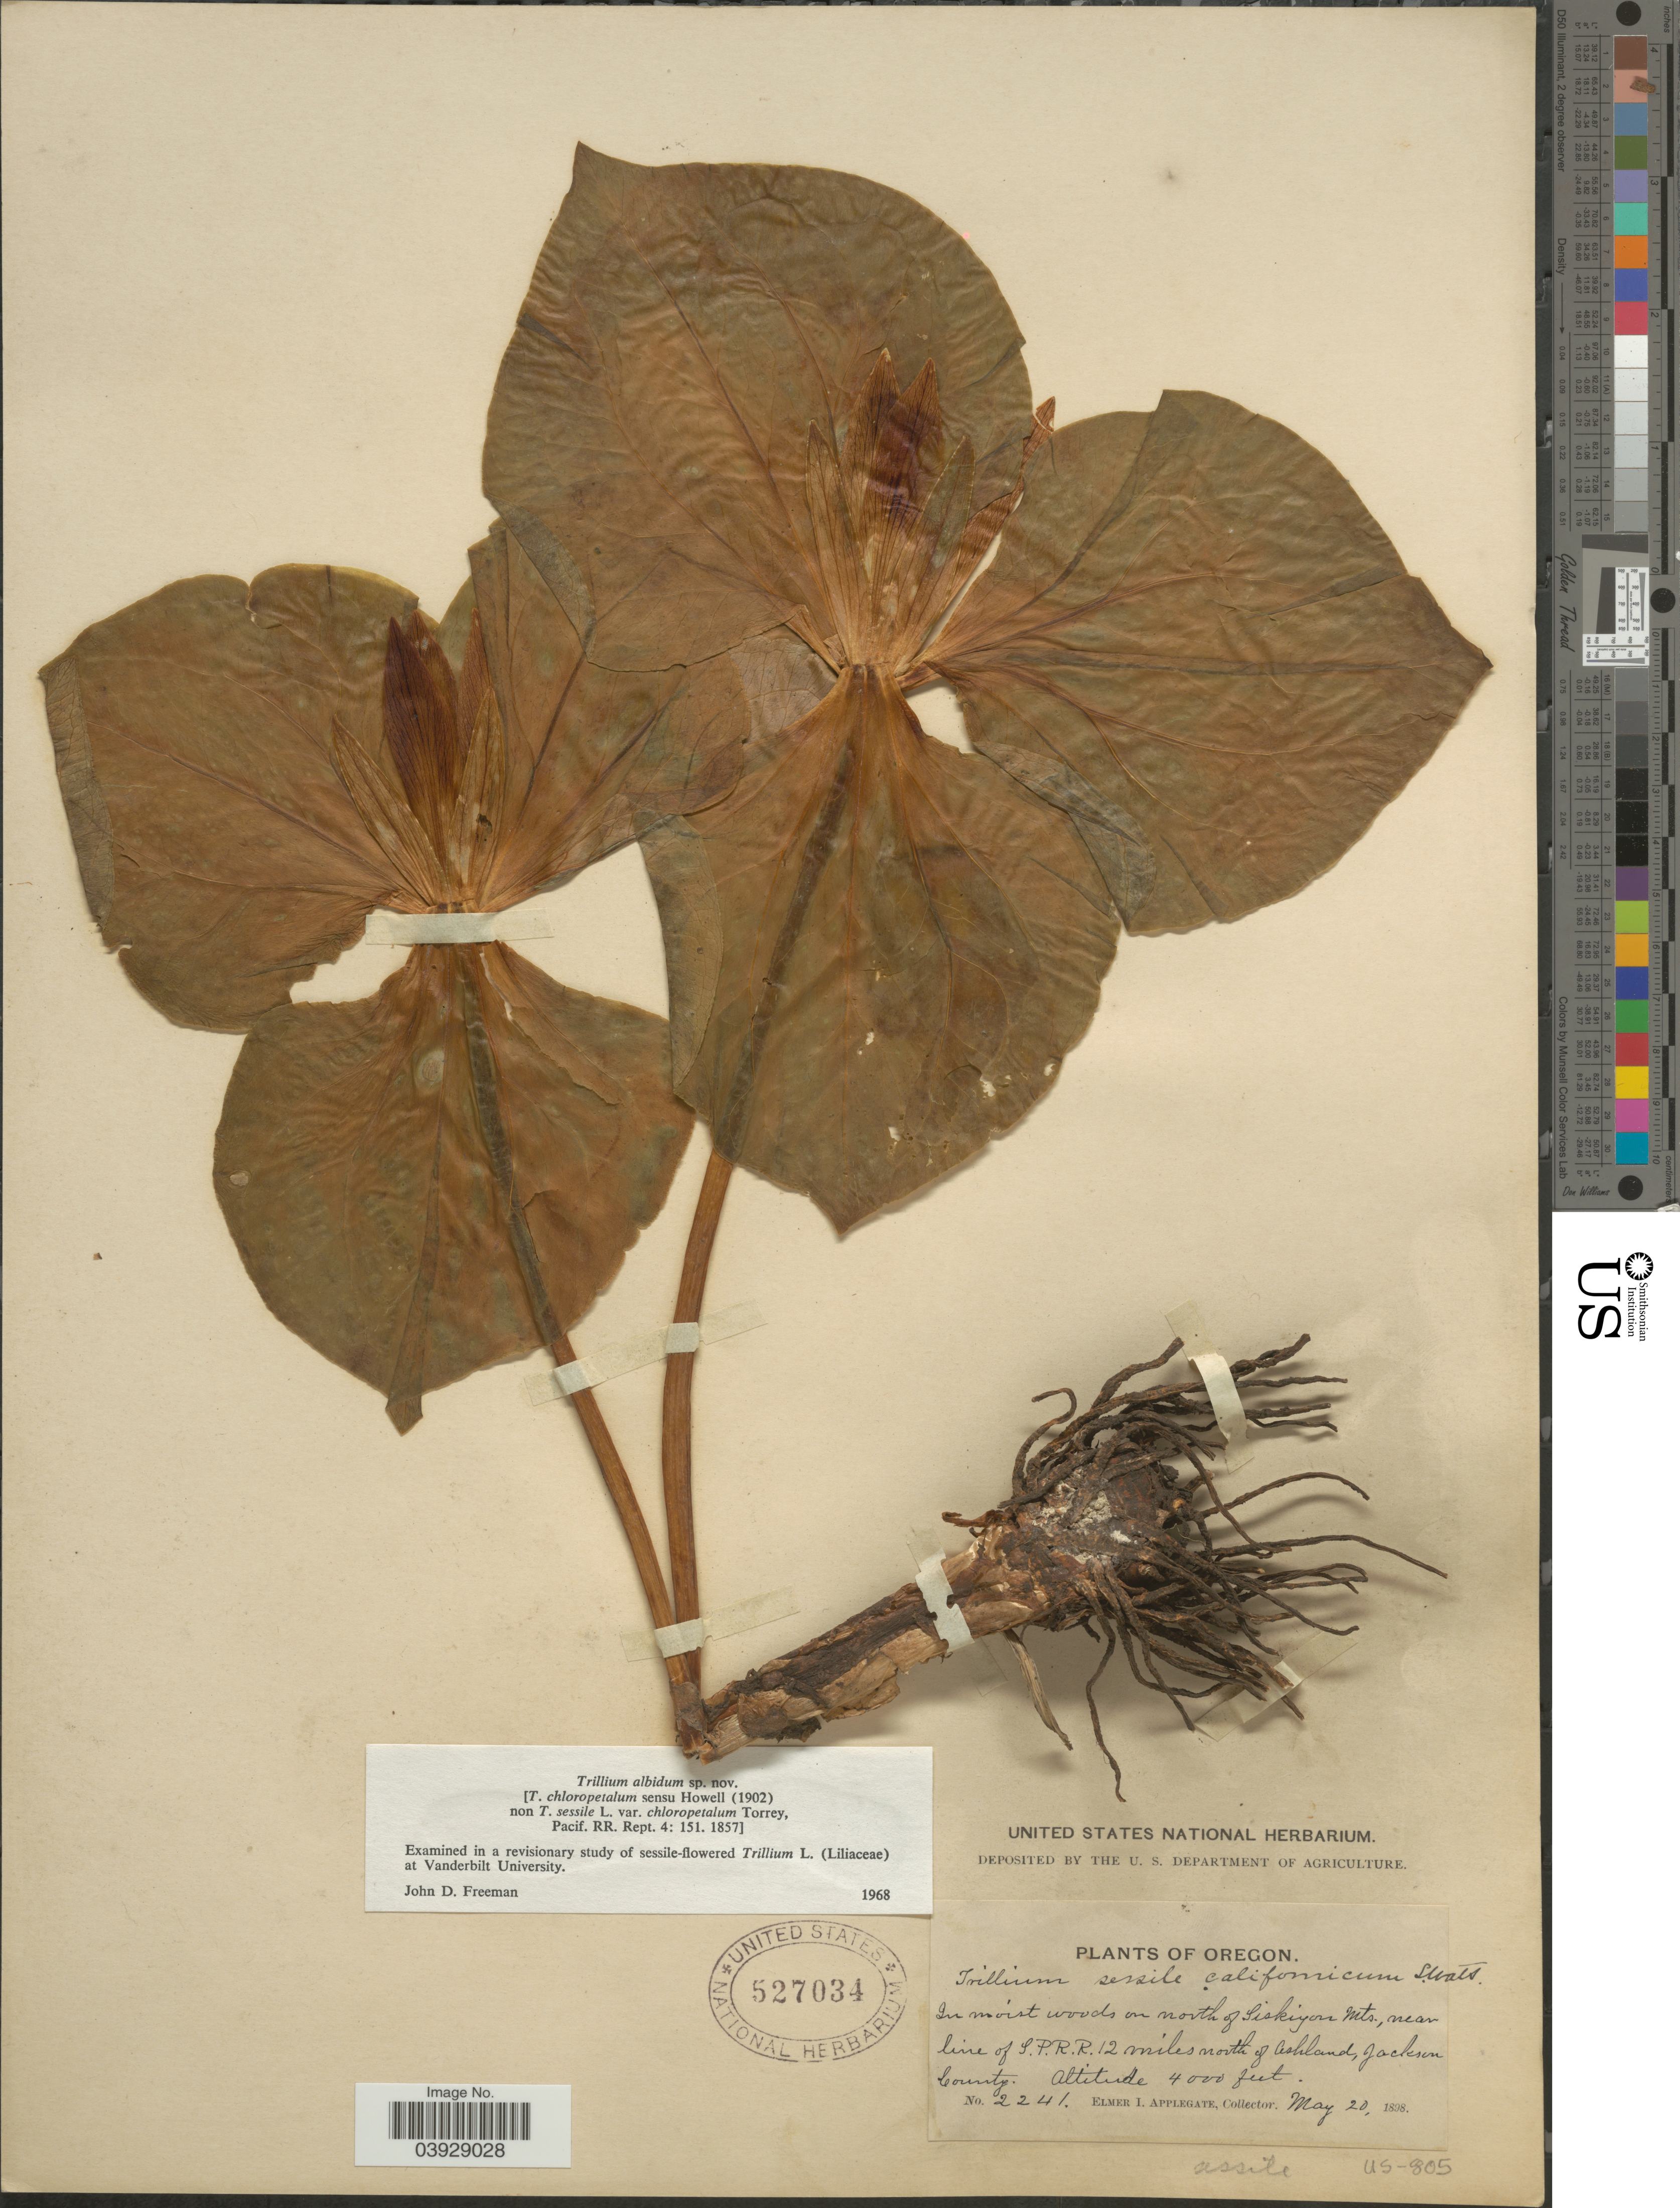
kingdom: Plantae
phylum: Tracheophyta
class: Liliopsida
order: Liliales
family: Melanthiaceae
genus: Trillium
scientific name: Trillium albidum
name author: J. D. Freeman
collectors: E. I. Applegate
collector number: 2241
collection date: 1898-05-20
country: United States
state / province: Oregon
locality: In moist woods on north of Siskiyou Mts., near line of S.P.R.R. 12 miles north of Ashland, Jackson County.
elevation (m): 1219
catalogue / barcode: US 527034